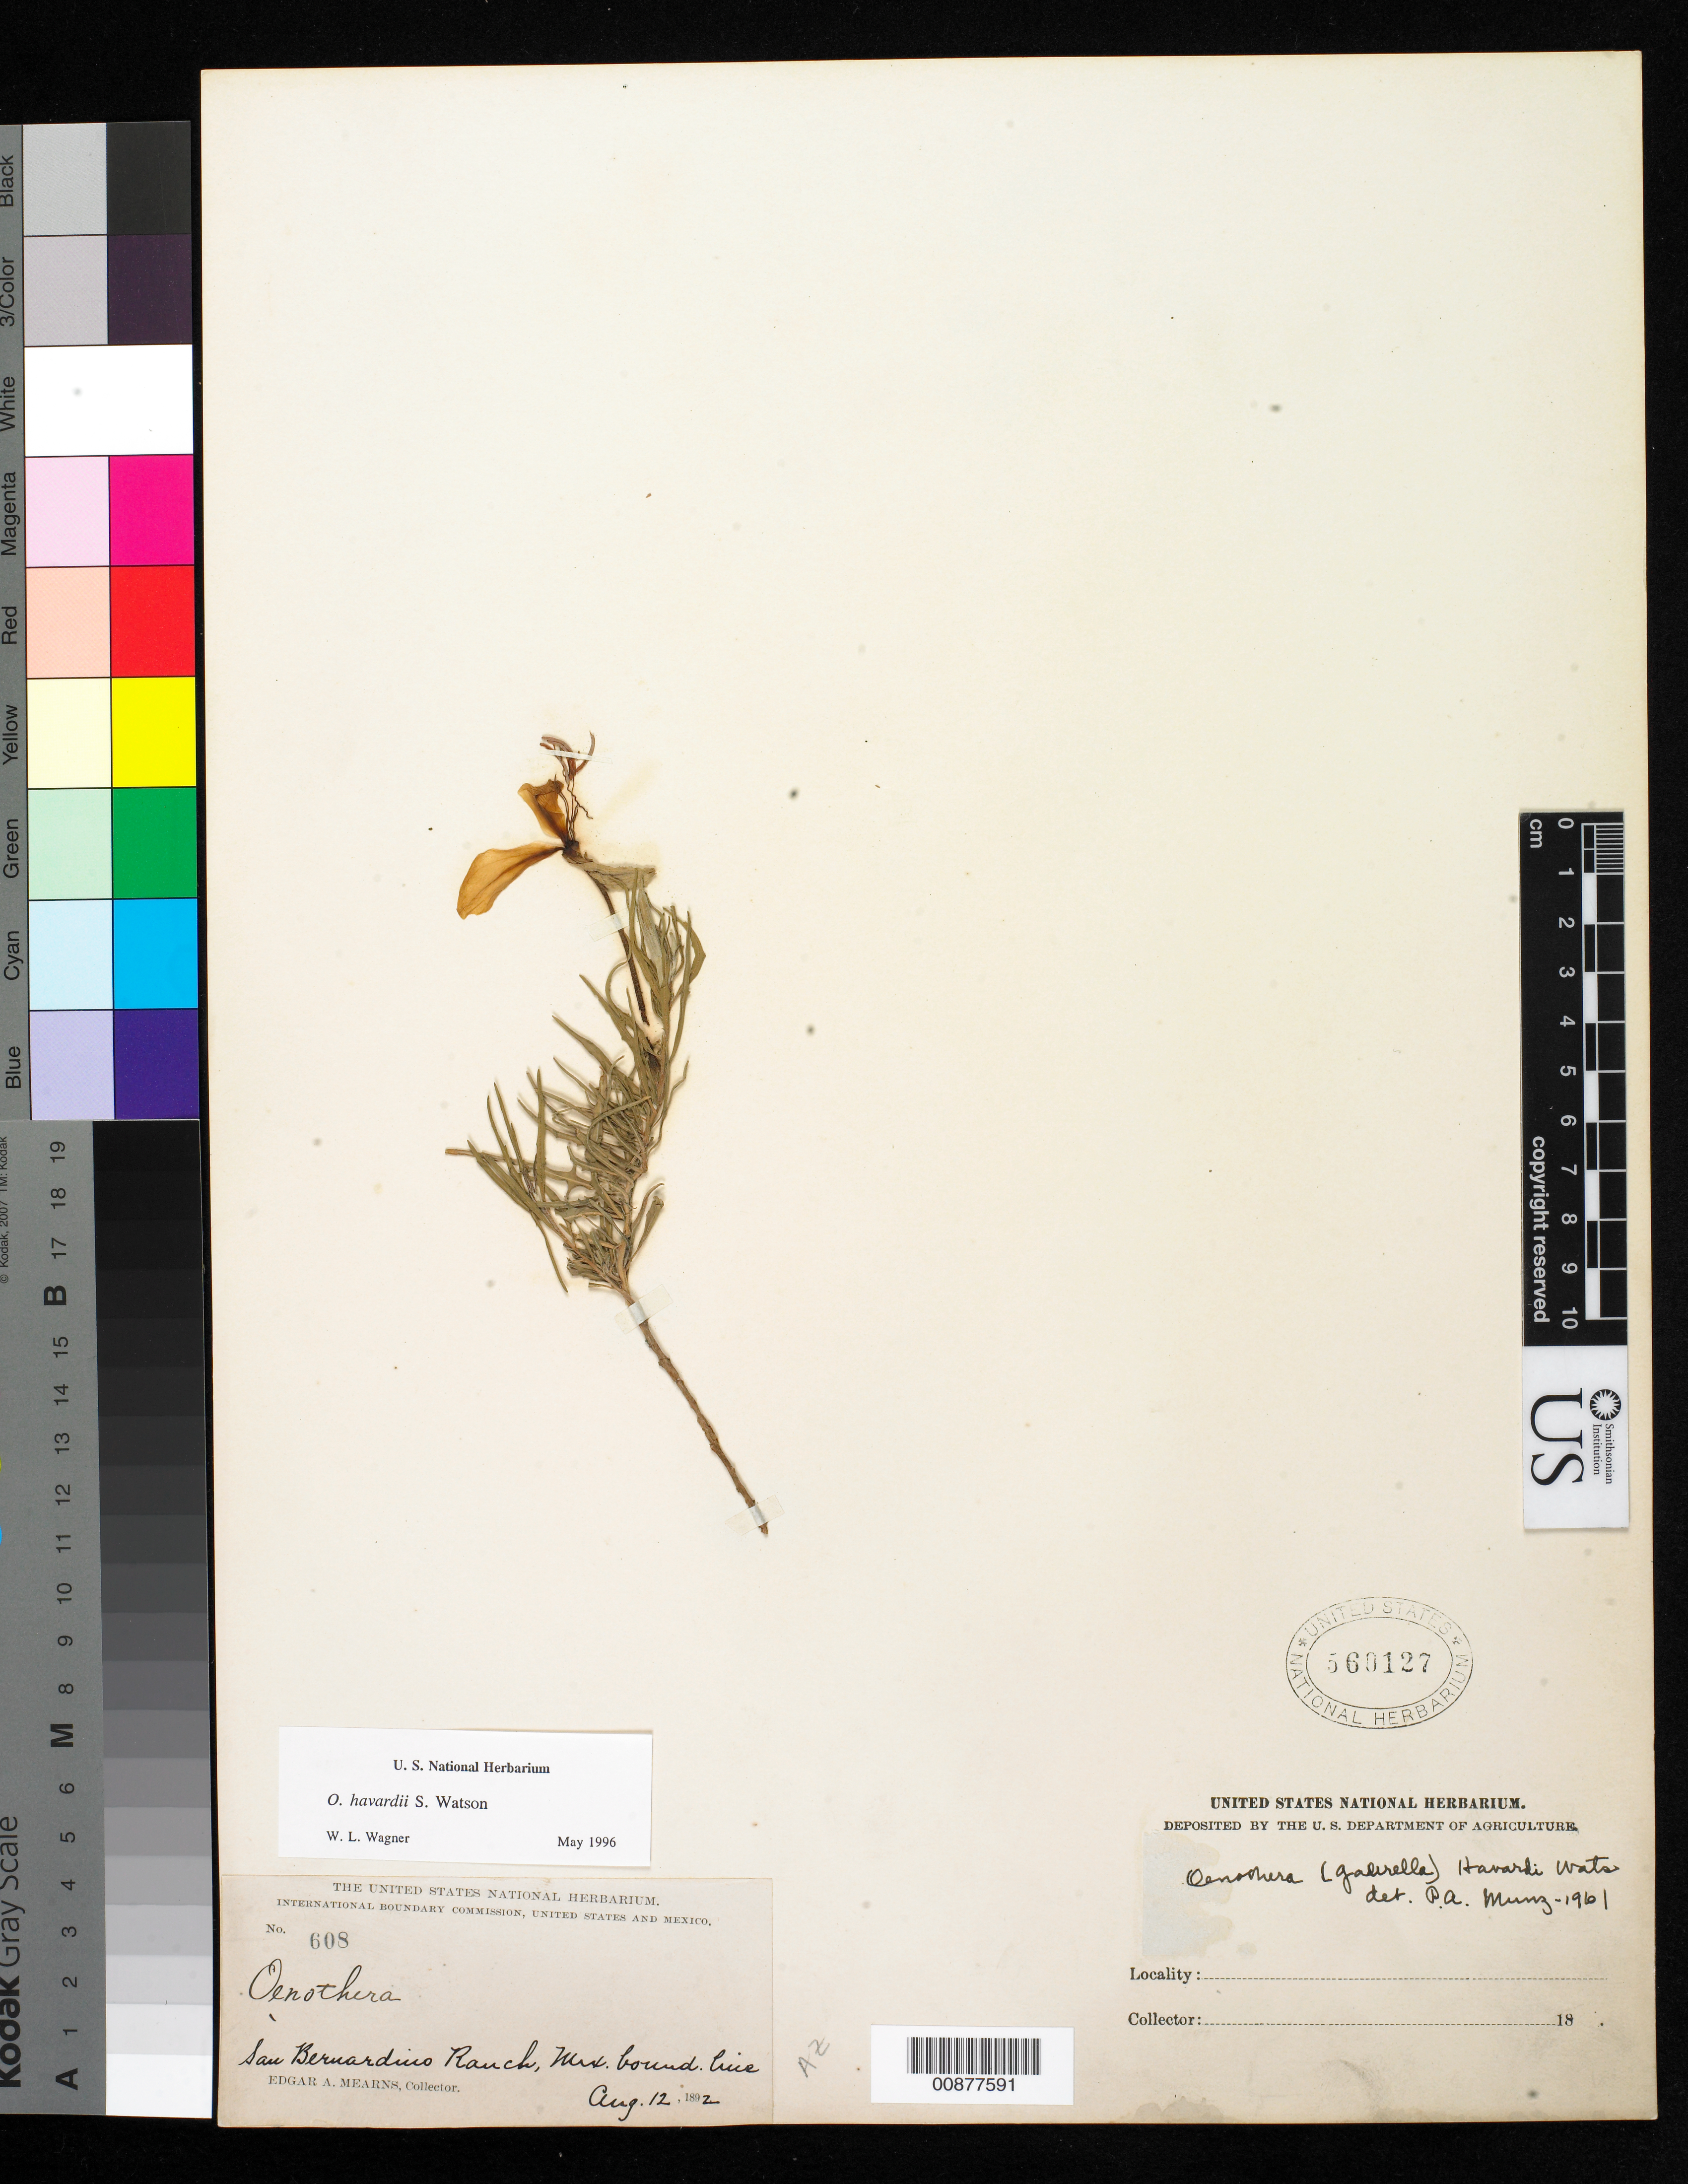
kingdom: Plantae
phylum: Tracheophyta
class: Magnoliopsida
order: Myrtales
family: Onagraceae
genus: Oenothera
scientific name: Oenothera havardii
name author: S. Watson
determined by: Wagner, W. L., (BOT), Smithsonian Institution - National Museum of Natural History (UNITED STATES)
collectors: E. A. Mearns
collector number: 608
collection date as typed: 12 Aug 1892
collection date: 1892-08-12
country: United States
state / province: Arizona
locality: San Bernardino Ranch. Mexican Boundary Line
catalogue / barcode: US 560127